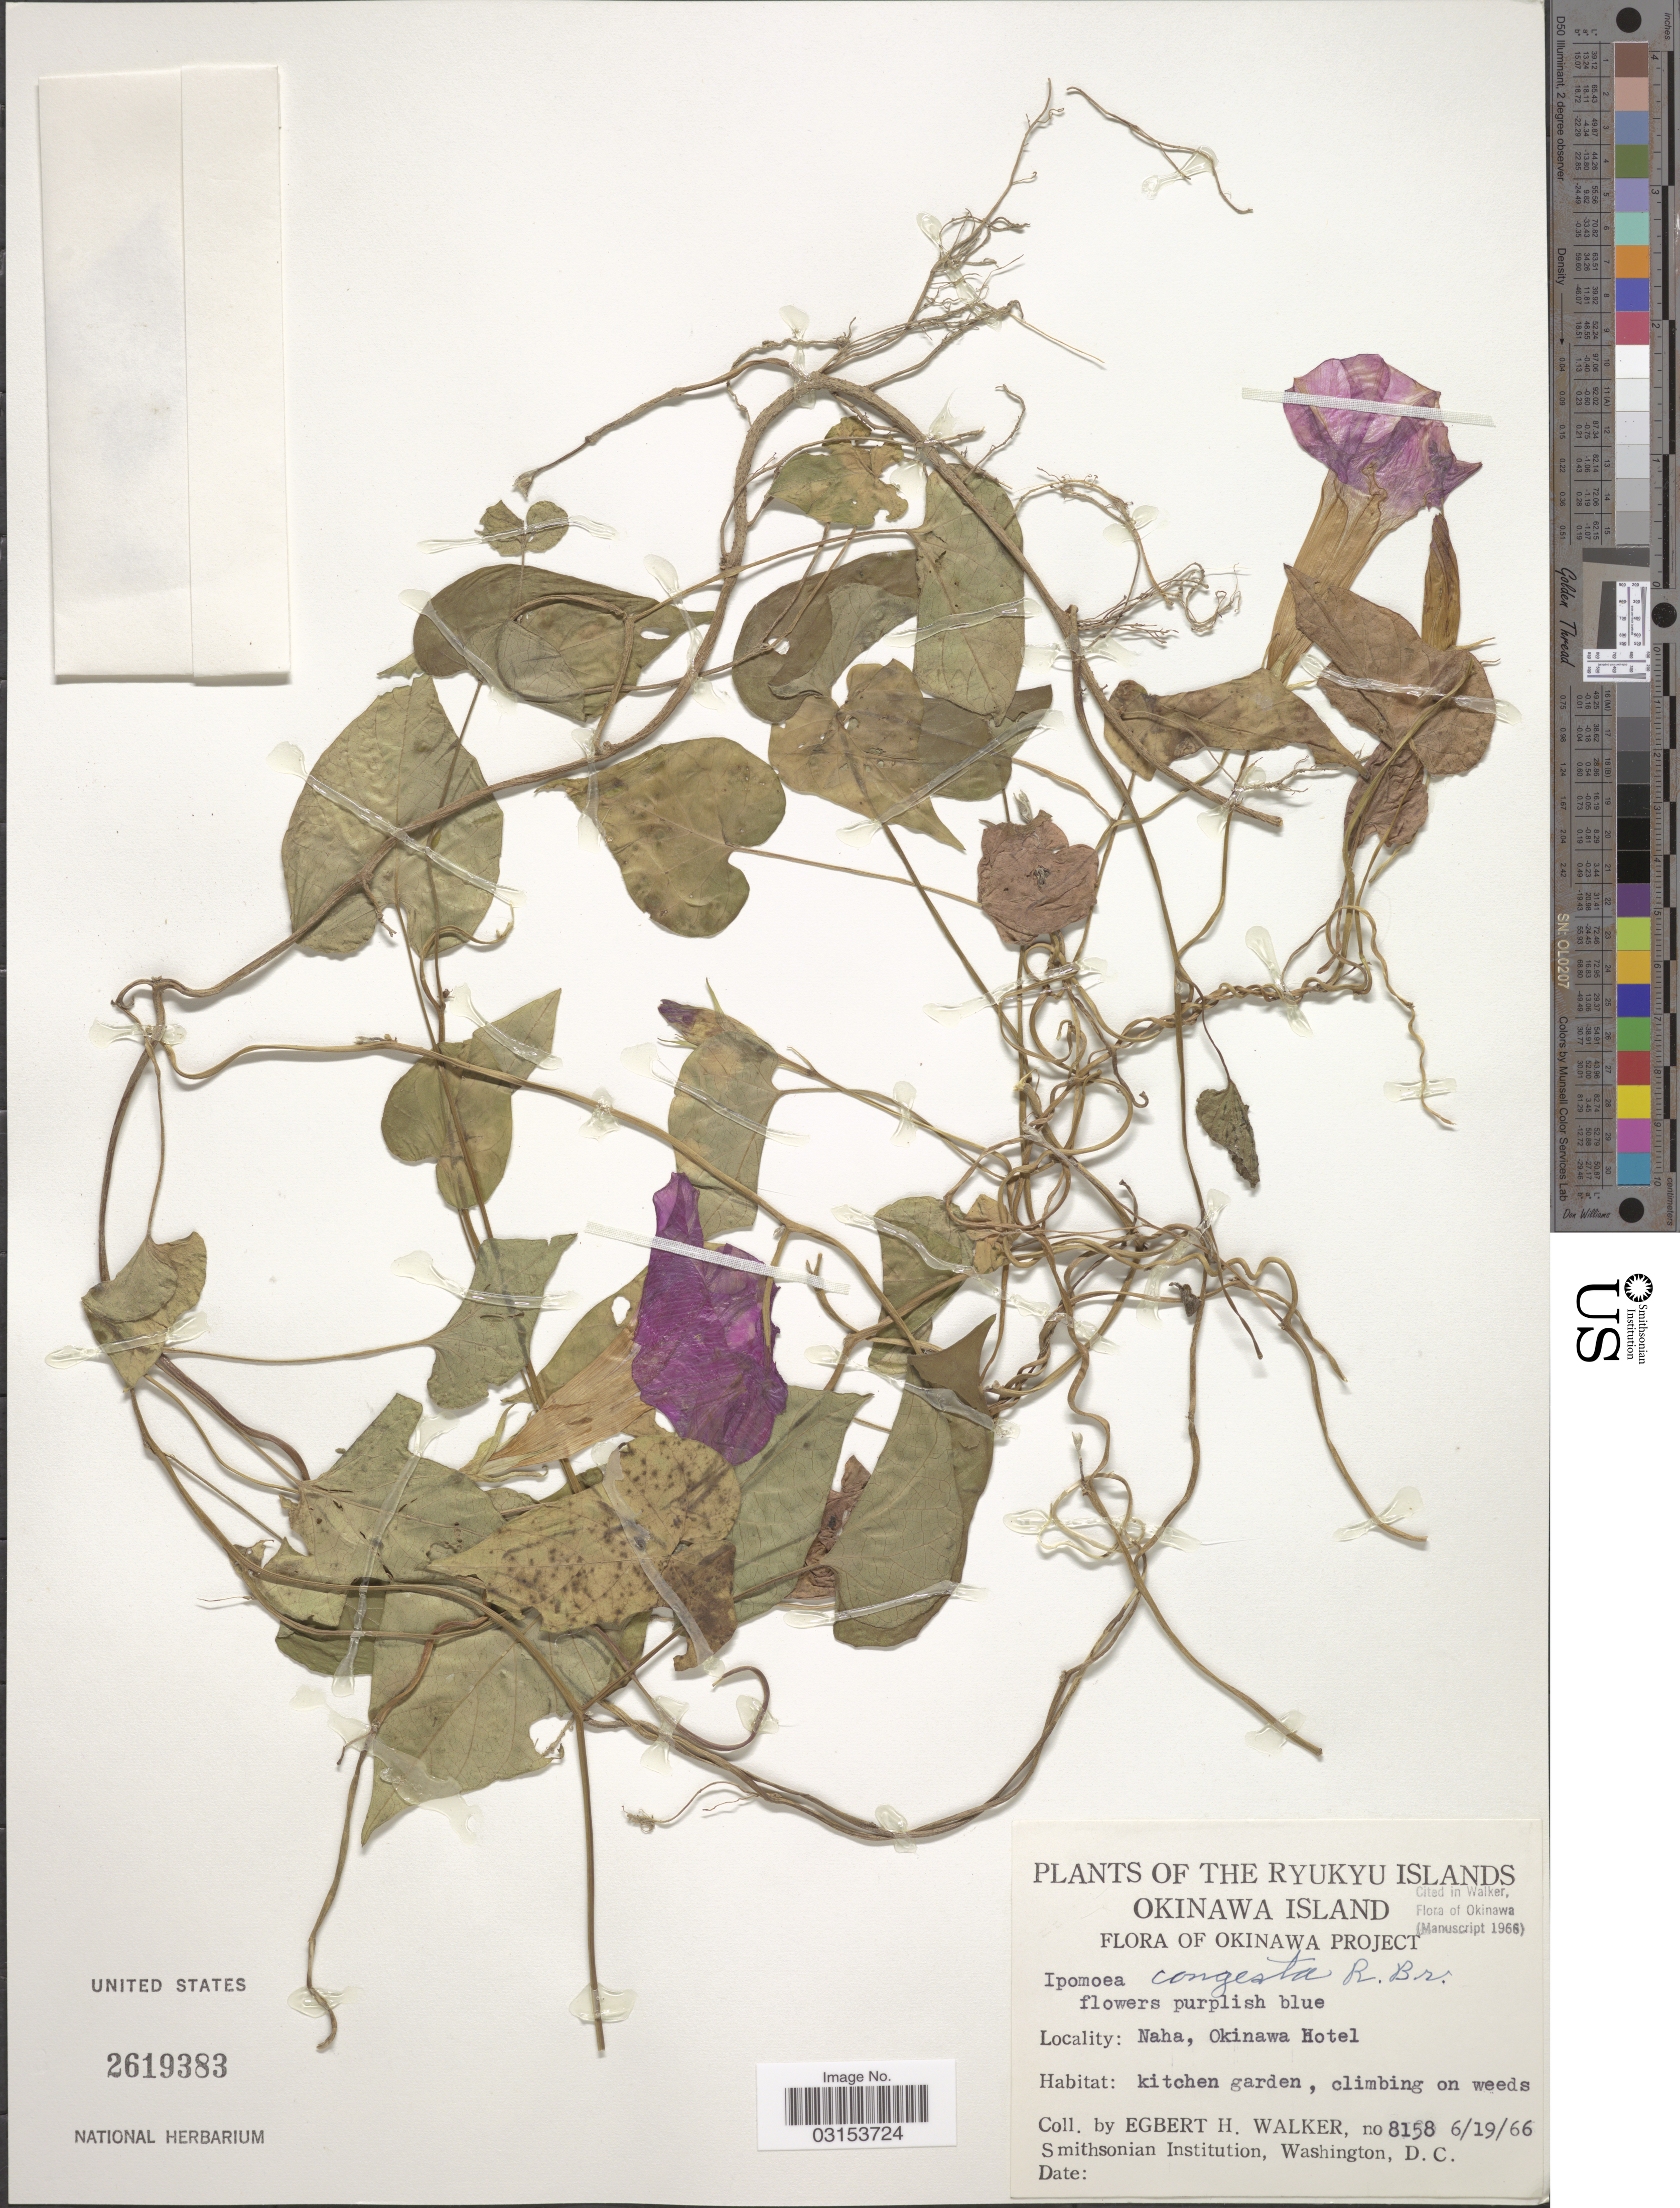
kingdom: Plantae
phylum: Tracheophyta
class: Magnoliopsida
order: Solanales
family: Convolvulaceae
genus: Ipomoea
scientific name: Ipomoea acuminata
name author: (Vahl) Roem. & Schult.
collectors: E. H. Walker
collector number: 8158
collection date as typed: Transcribed d/m/y: 19/6/66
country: Japan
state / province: Okinawa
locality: Ryukyu Islands. Naha, Okinawa Hotel.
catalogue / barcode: US 2619383